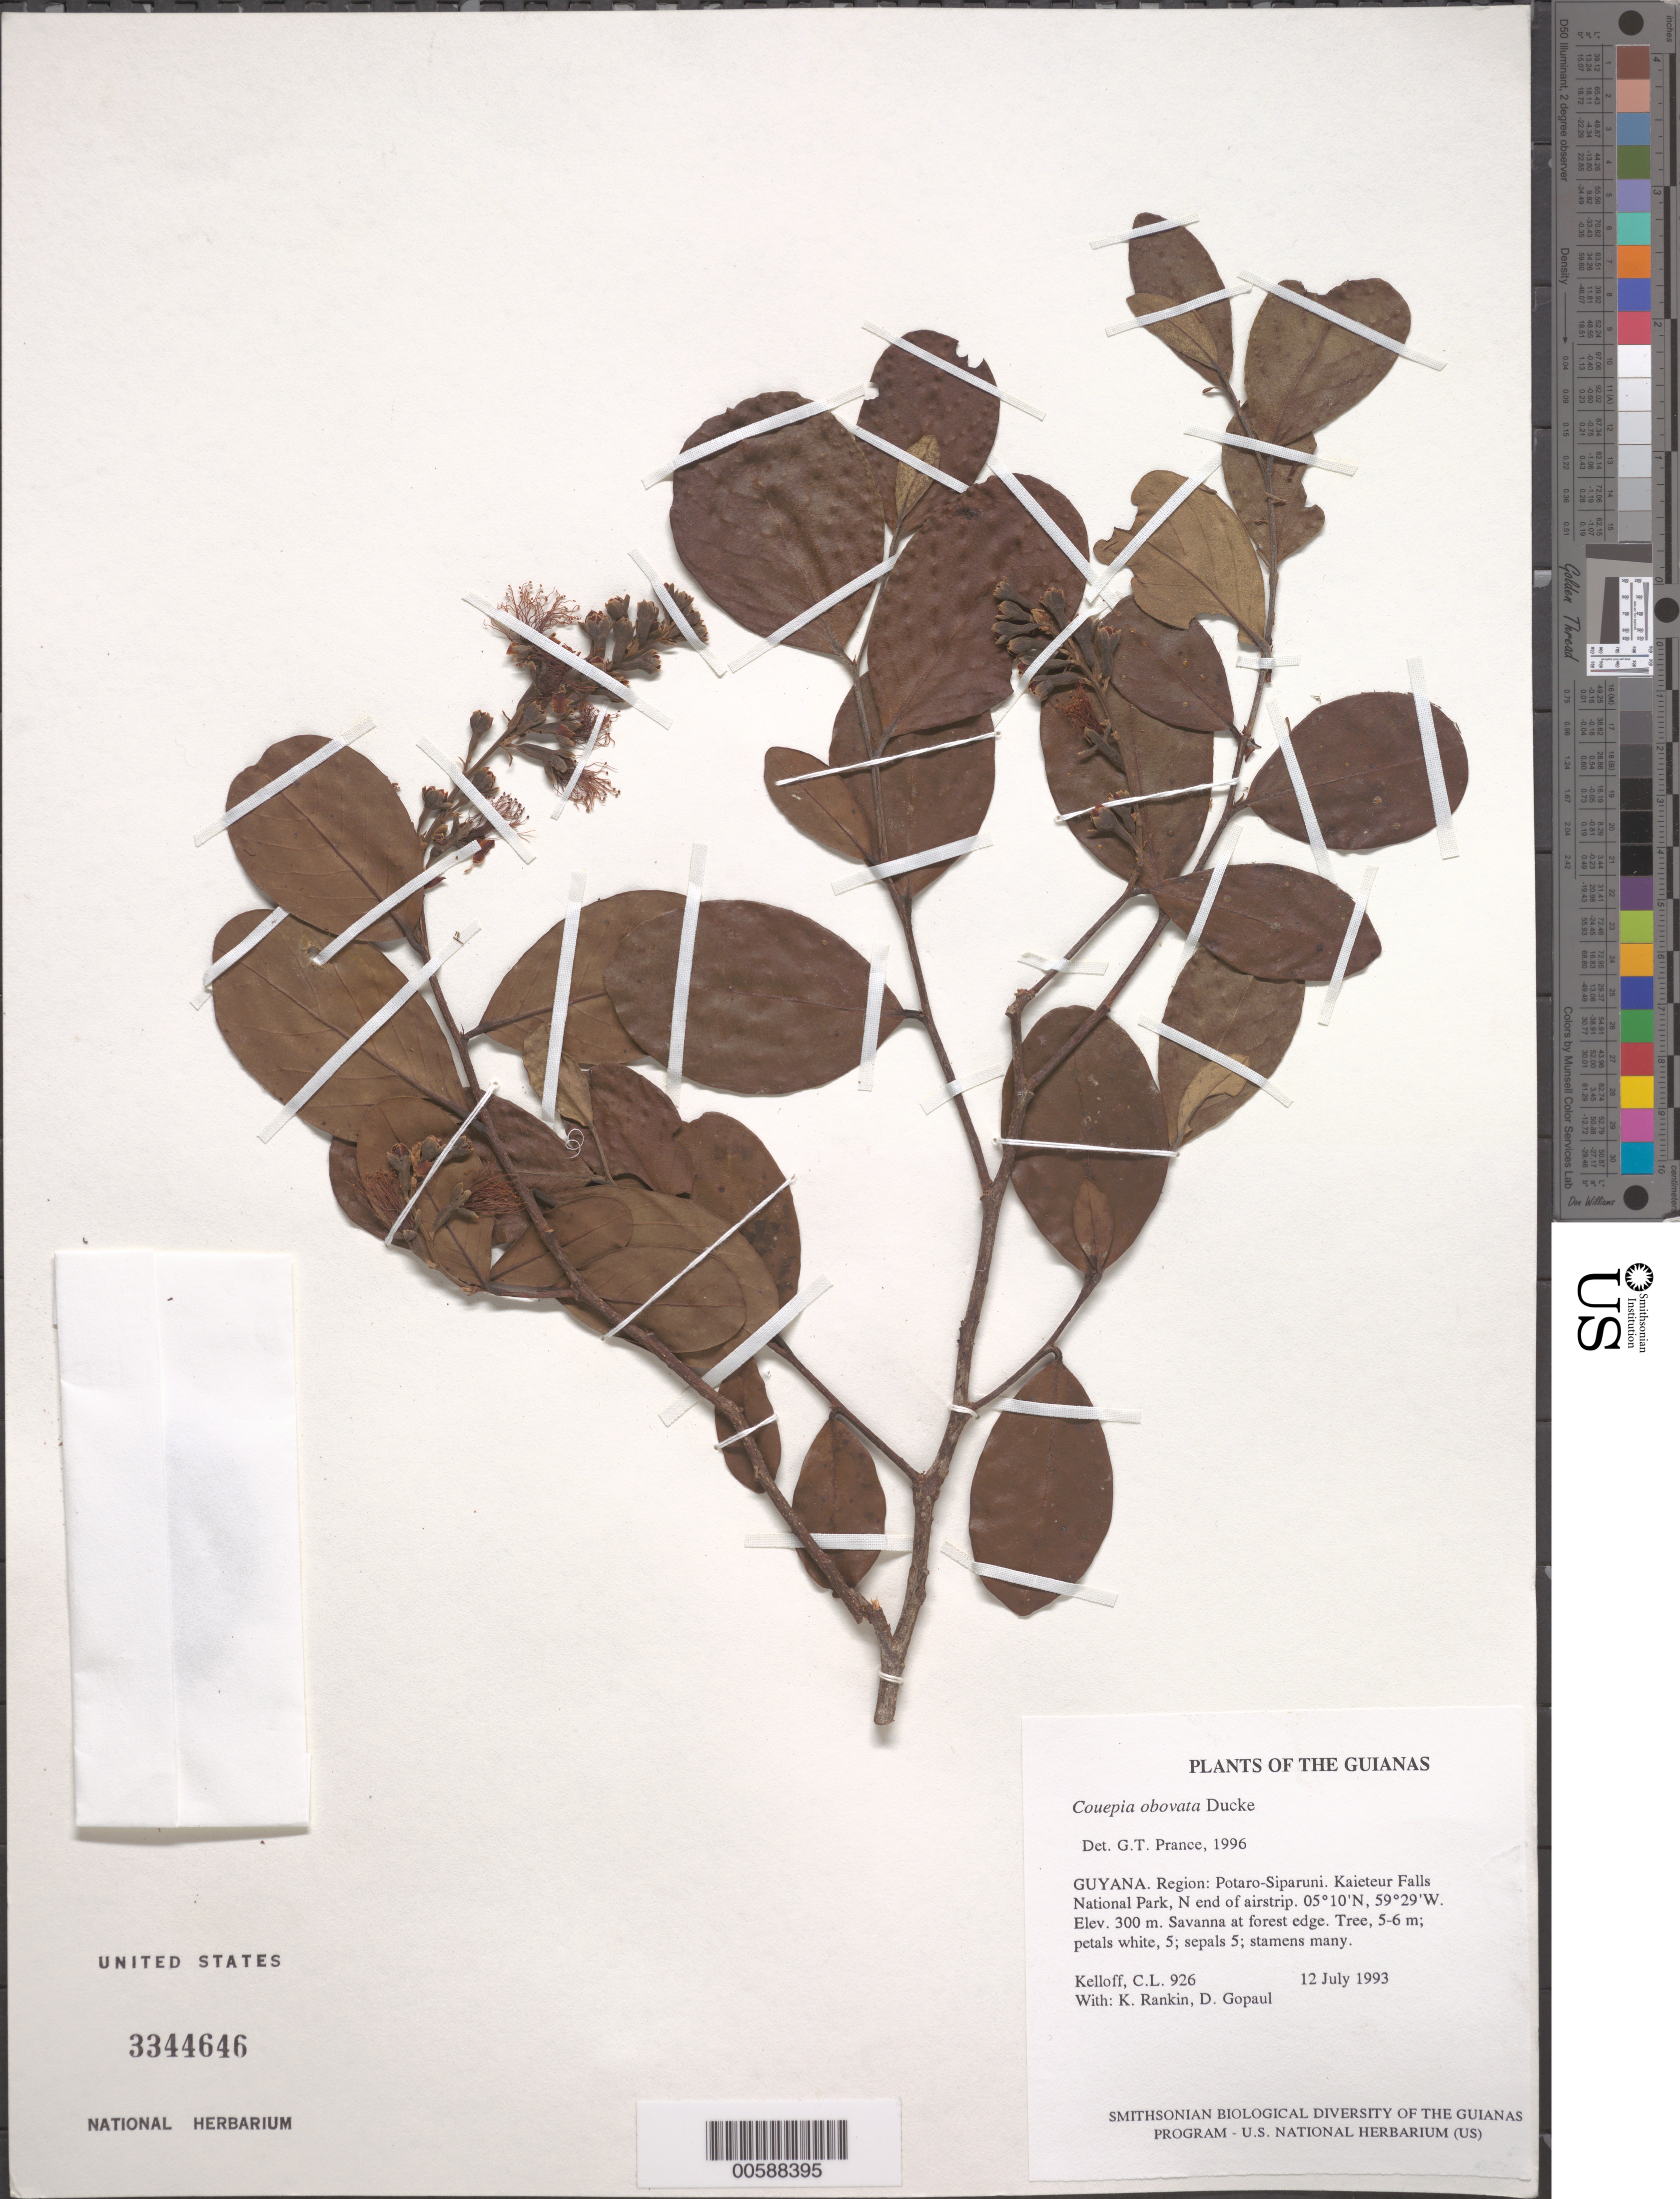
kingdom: Plantae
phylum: Tracheophyta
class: Magnoliopsida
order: Malpighiales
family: Chrysobalanaceae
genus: Couepia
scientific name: Couepia obovata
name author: Ducke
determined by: Prance, G. T.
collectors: C. L. Kelloff, K. Rankin & D. Gopaul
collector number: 926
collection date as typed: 12 July 1993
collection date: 1993-07-12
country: Guyana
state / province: Potaro-Siparuni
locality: Kaieteur Falls National Park, N end of airstrip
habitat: Savanna at forest edge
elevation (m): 300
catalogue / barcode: US 3344646